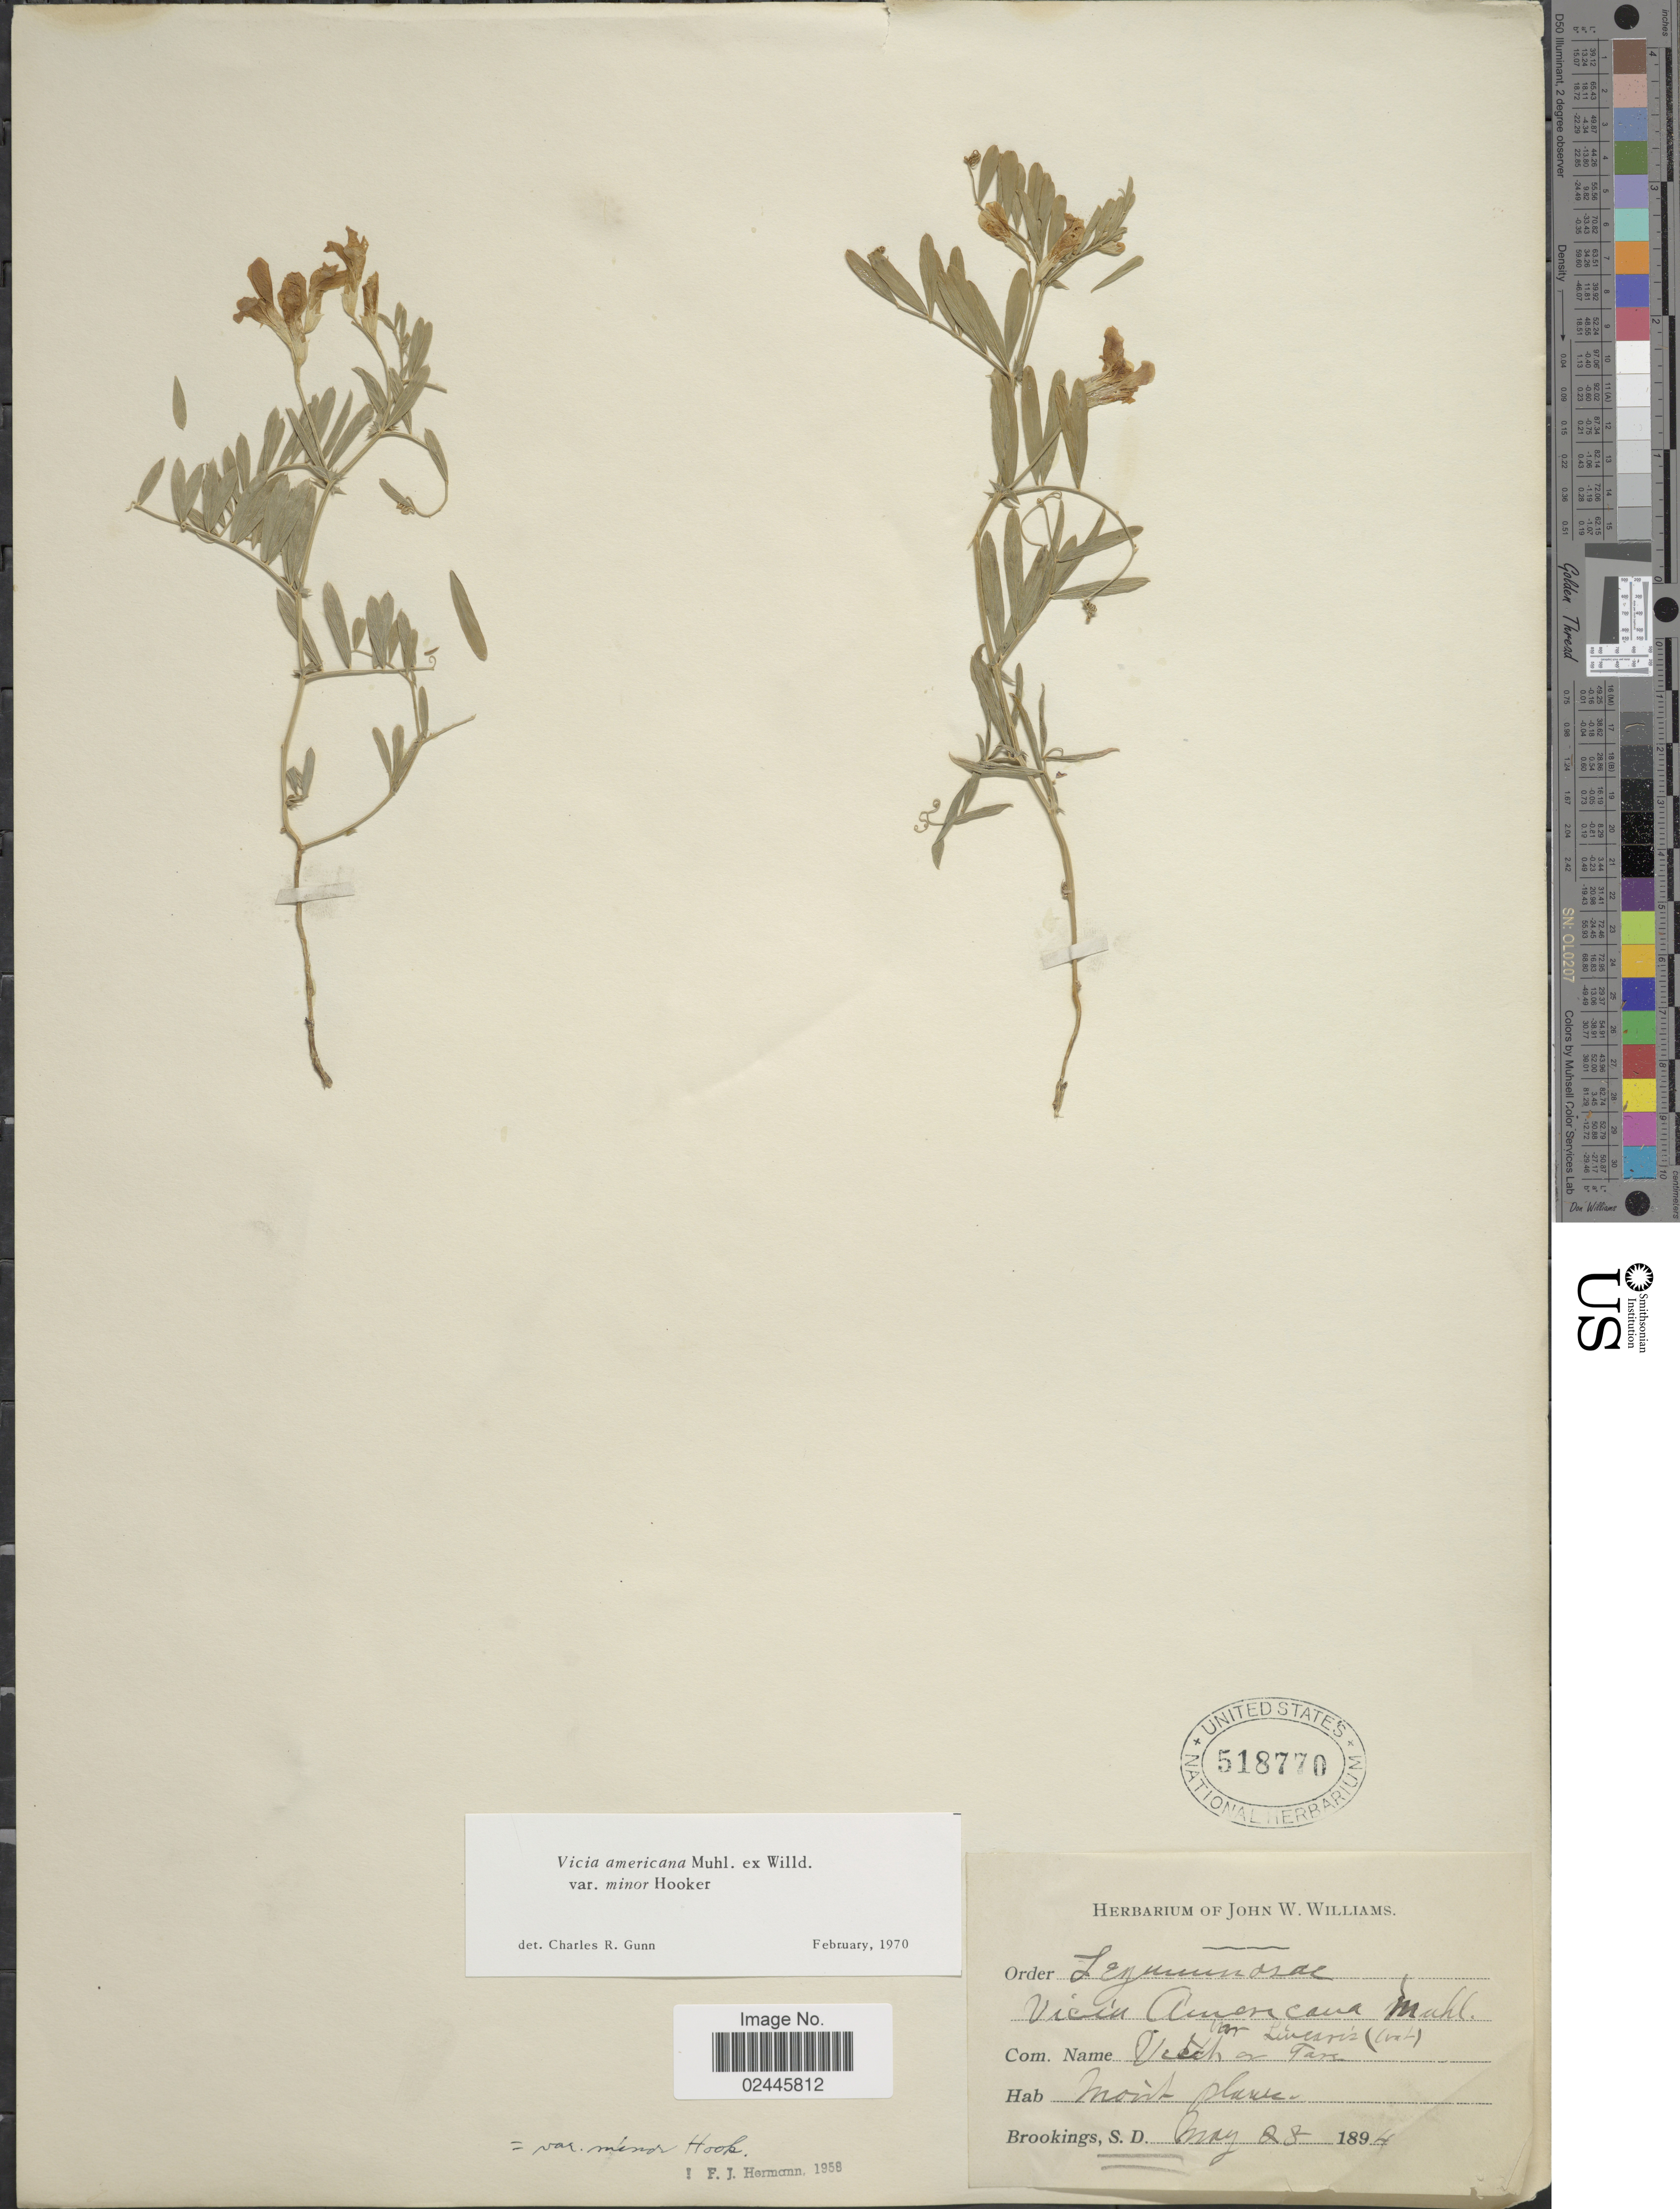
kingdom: Plantae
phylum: Tracheophyta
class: Magnoliopsida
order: Fabales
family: Fabaceae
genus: Vicia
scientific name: Vicia americana var. minor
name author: Hook.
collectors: ex herb. of John W. Williams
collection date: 1894-05-28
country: United States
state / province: South Dakota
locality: Brookingss, S.D.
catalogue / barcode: US 518770